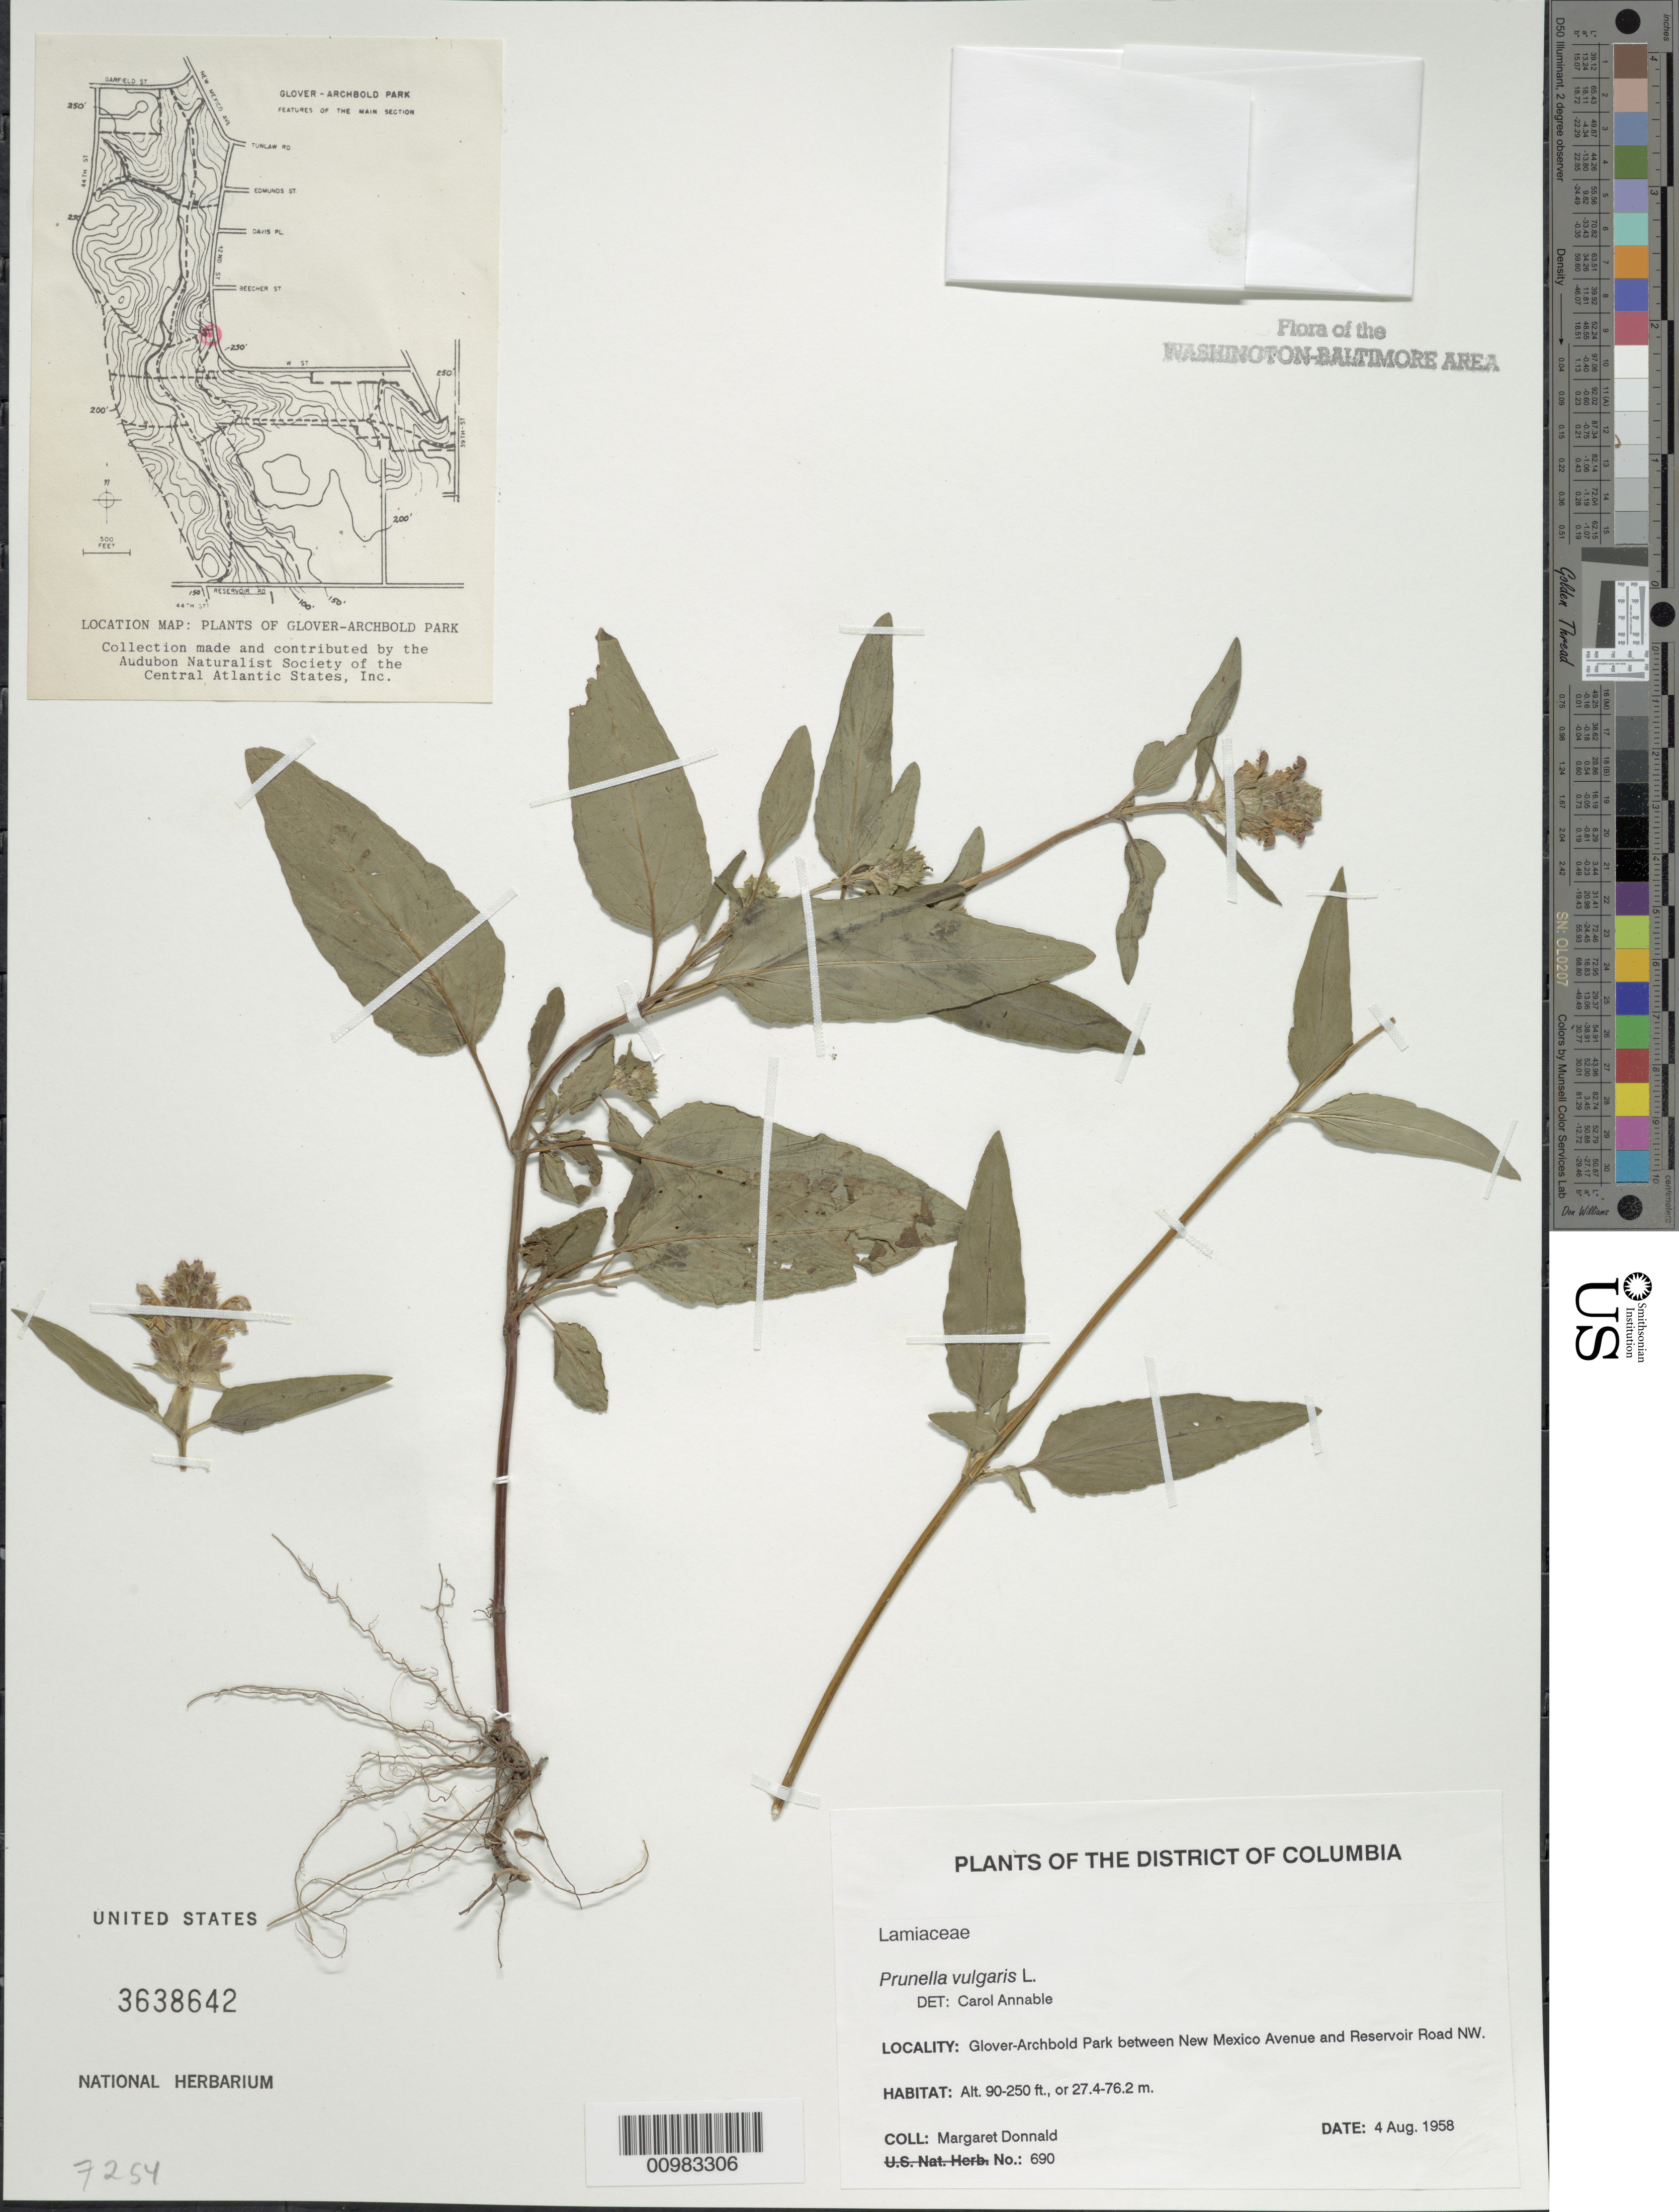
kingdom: Plantae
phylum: Tracheophyta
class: Magnoliopsida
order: Lamiales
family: Lamiaceae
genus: Prunella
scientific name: Prunella vulgaris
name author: L.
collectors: M. Donnald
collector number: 690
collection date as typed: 4 Aug 1958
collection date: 1958-08-04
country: United States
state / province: District of Columbia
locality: Glover-Archbold Park between New Mexico Avenue and Reservoir Road NW.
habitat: park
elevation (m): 27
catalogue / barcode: US 3638642